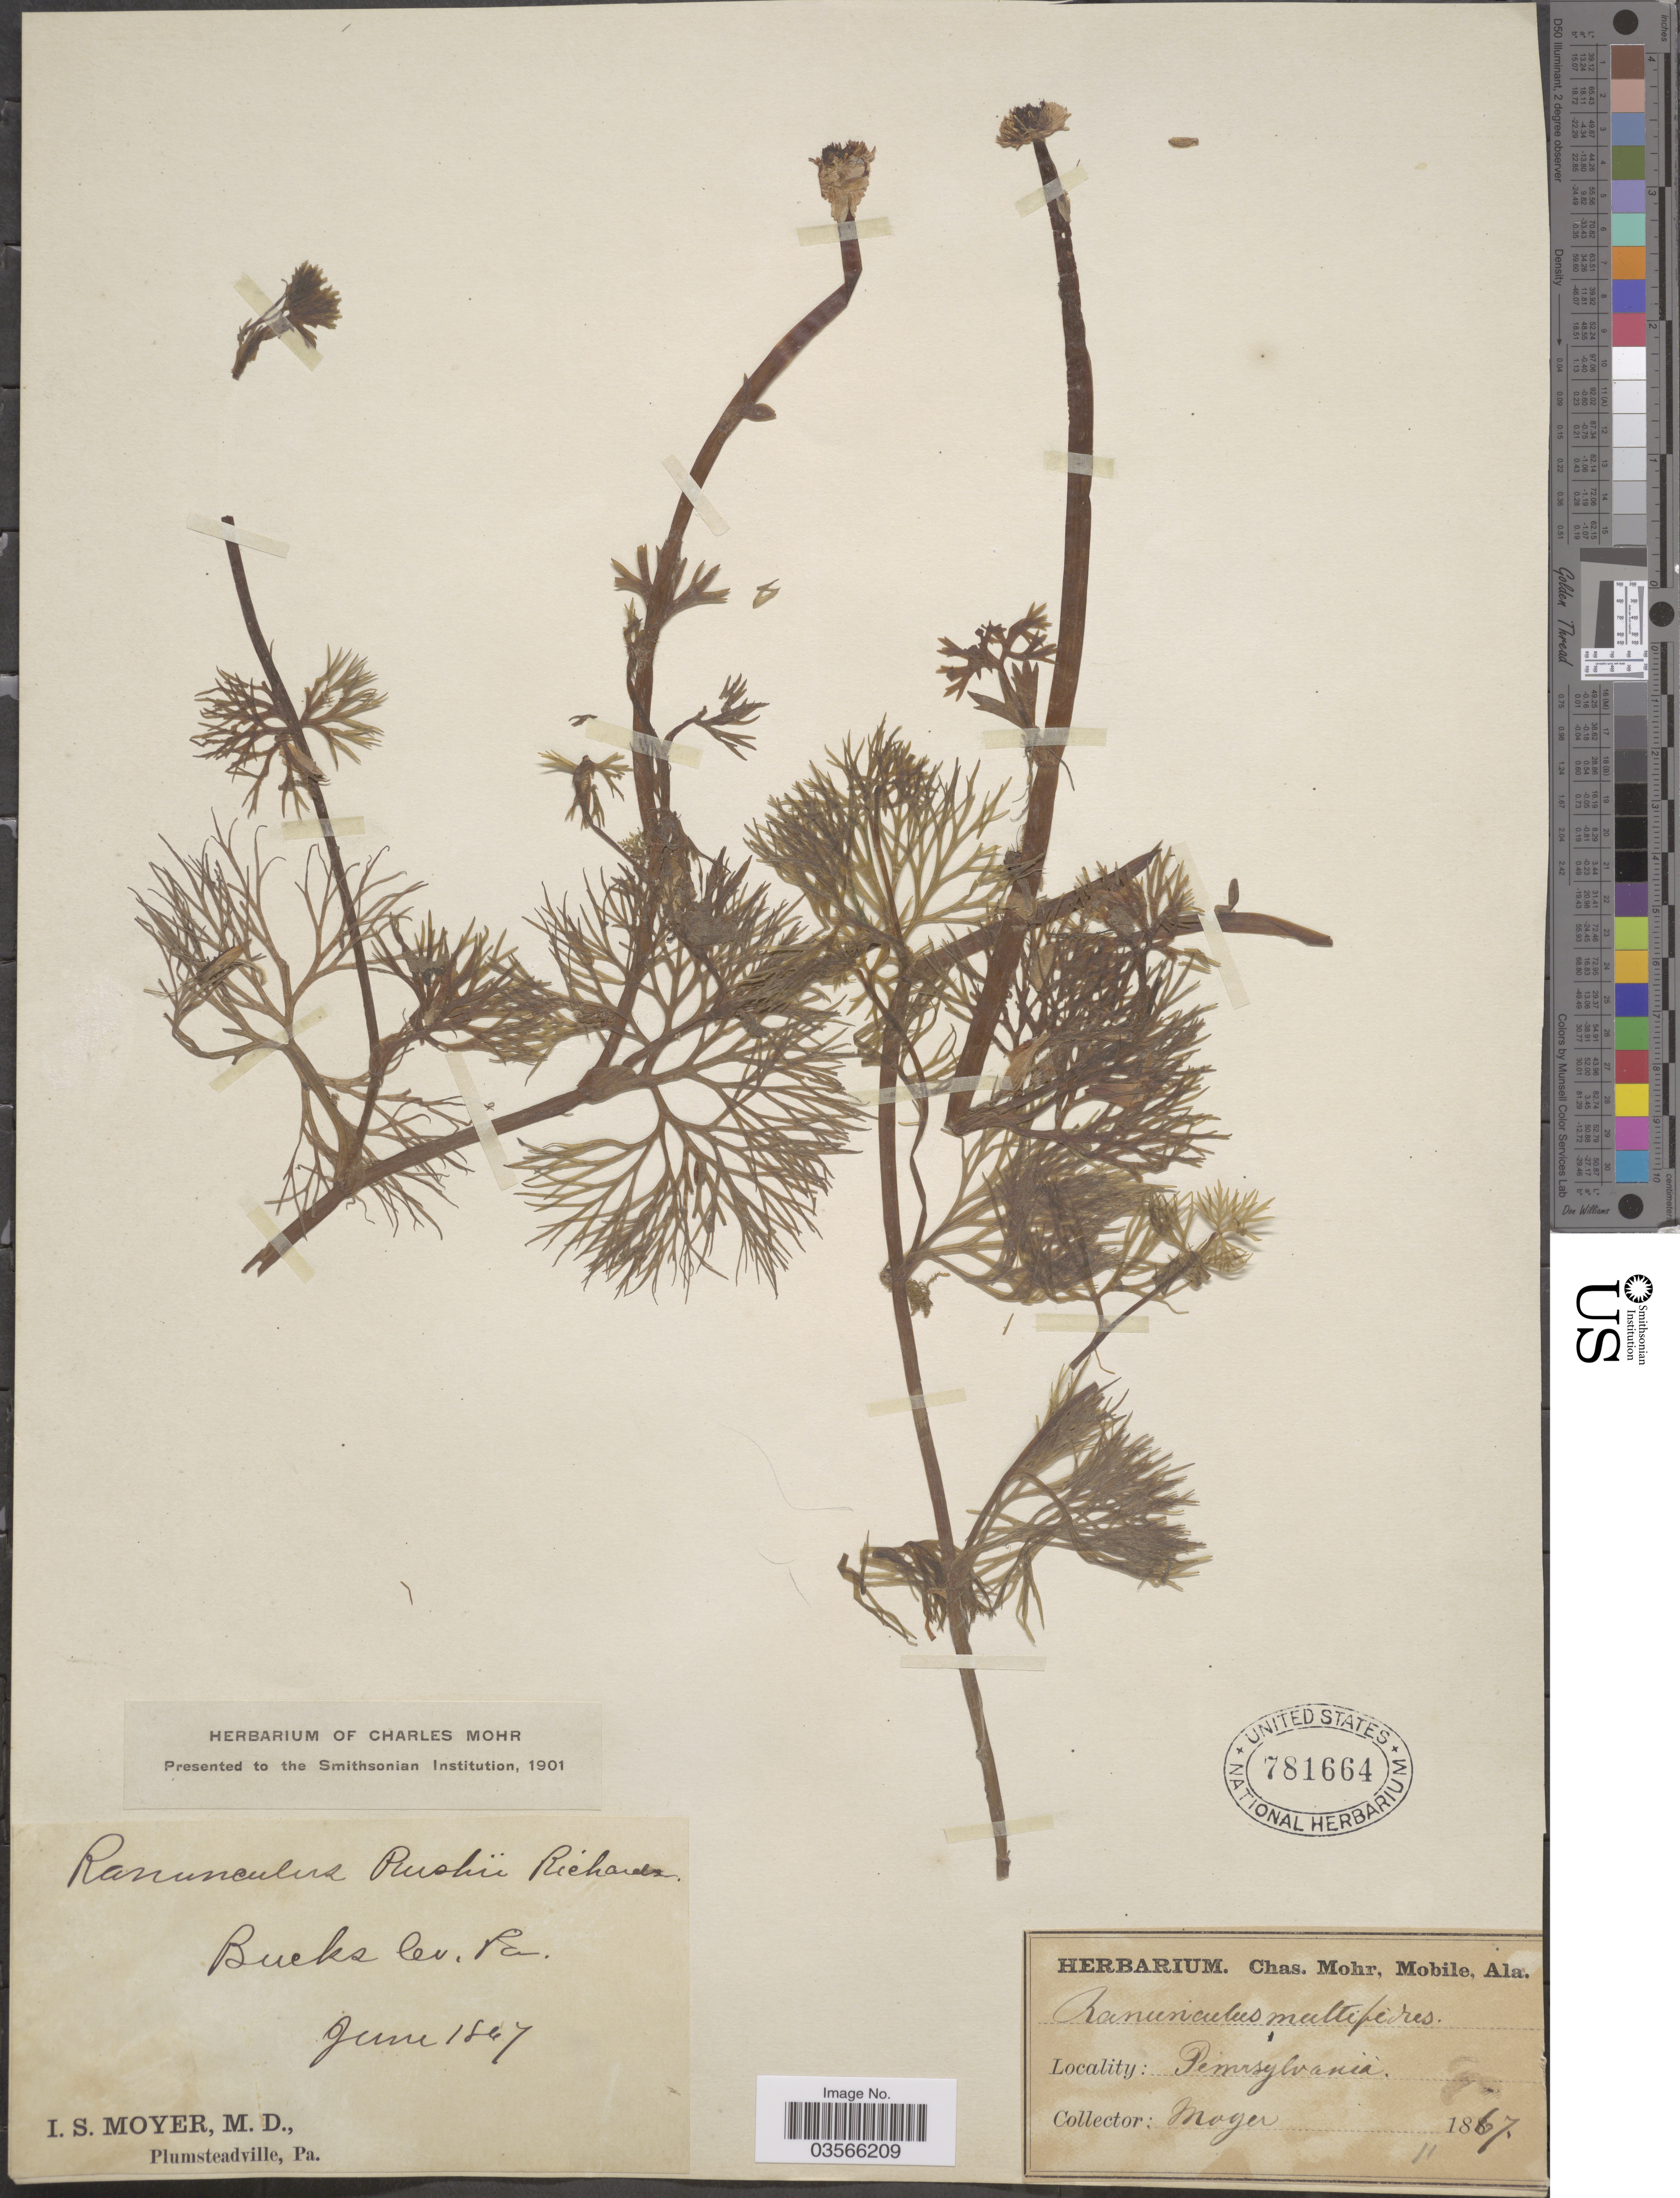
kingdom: Plantae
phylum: Tracheophyta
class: Magnoliopsida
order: Ranunculales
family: Ranunculaceae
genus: Ranunculus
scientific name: Ranunculus flabellaris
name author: Raf.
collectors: I. S. Moyer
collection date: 1867-06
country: United States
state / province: Pennsylvania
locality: Bucks Co.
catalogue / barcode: US 781664